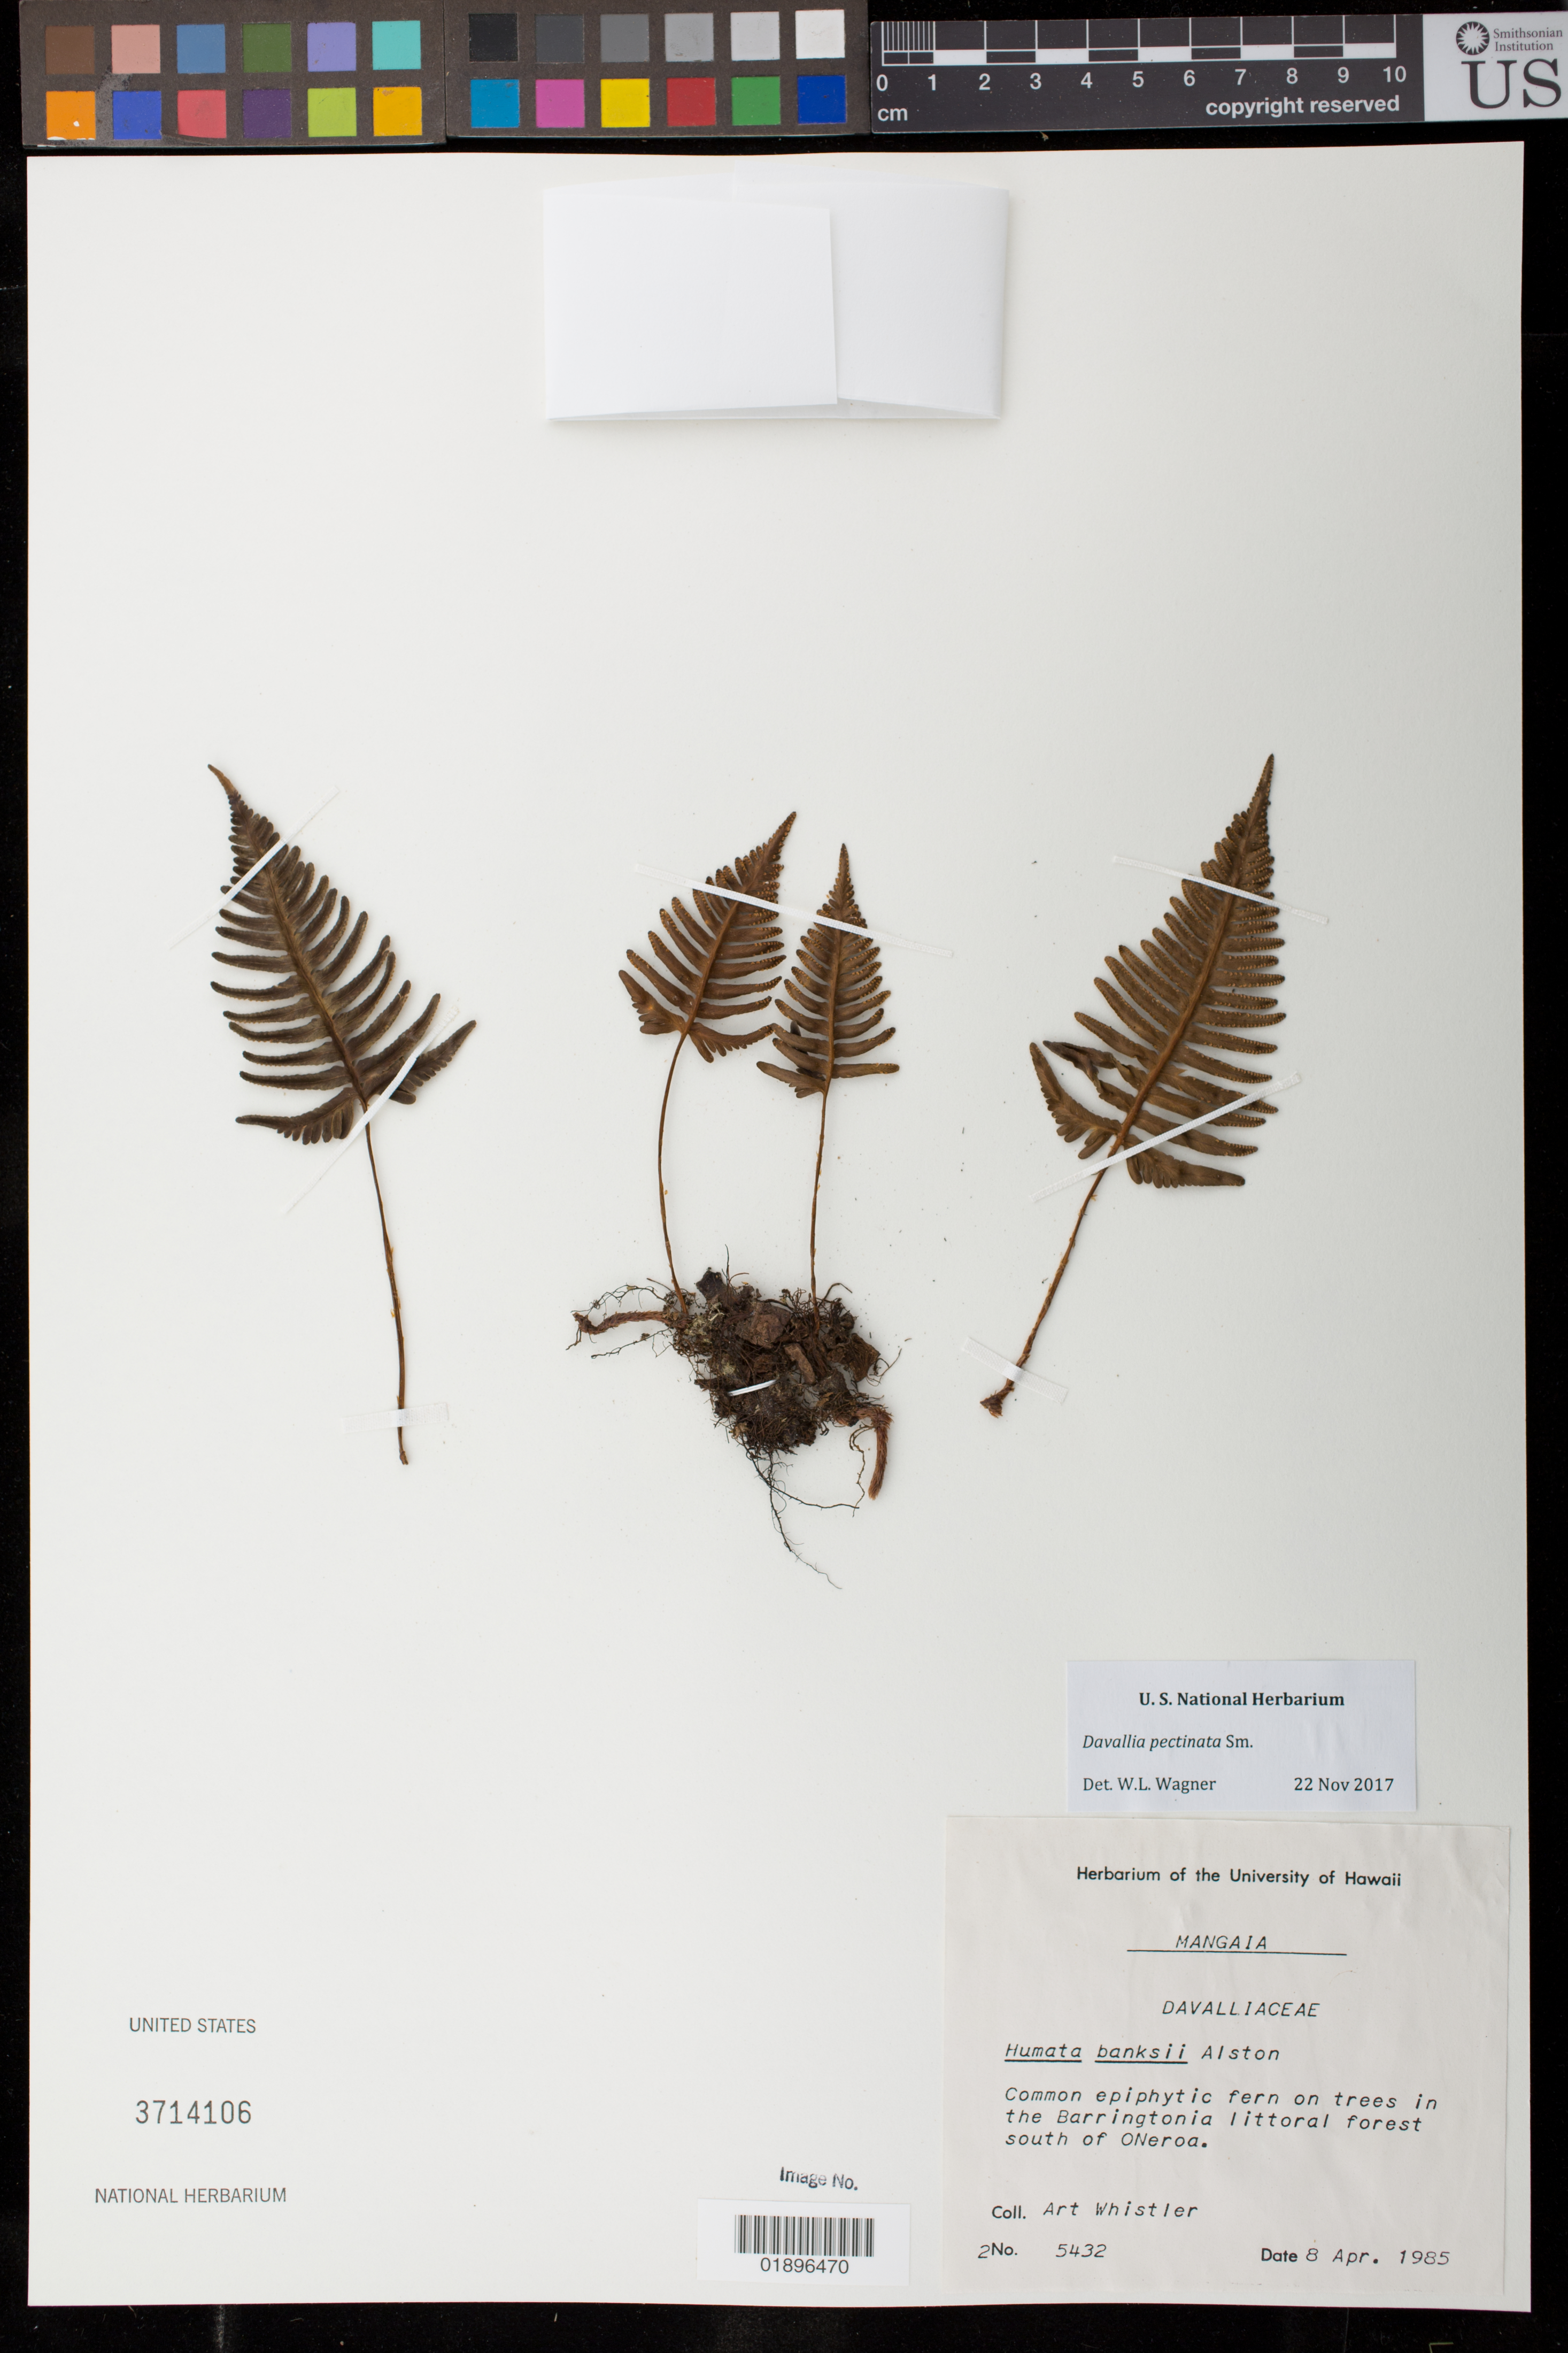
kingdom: Plantae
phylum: Tracheophyta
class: Polypodiopsida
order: Polypodiales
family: Davalliaceae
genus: Davallia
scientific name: Davallia pectinata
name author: Sm.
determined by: Wagner, W. L., (BOT), Smithsonian Institution - National Museum of Natural History (UNITED STATES)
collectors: A. Whistler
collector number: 5432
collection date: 1985-04-08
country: Cook Islands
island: Mangaia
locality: South of Oneroa.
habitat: Littoral forest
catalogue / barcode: US 3714106